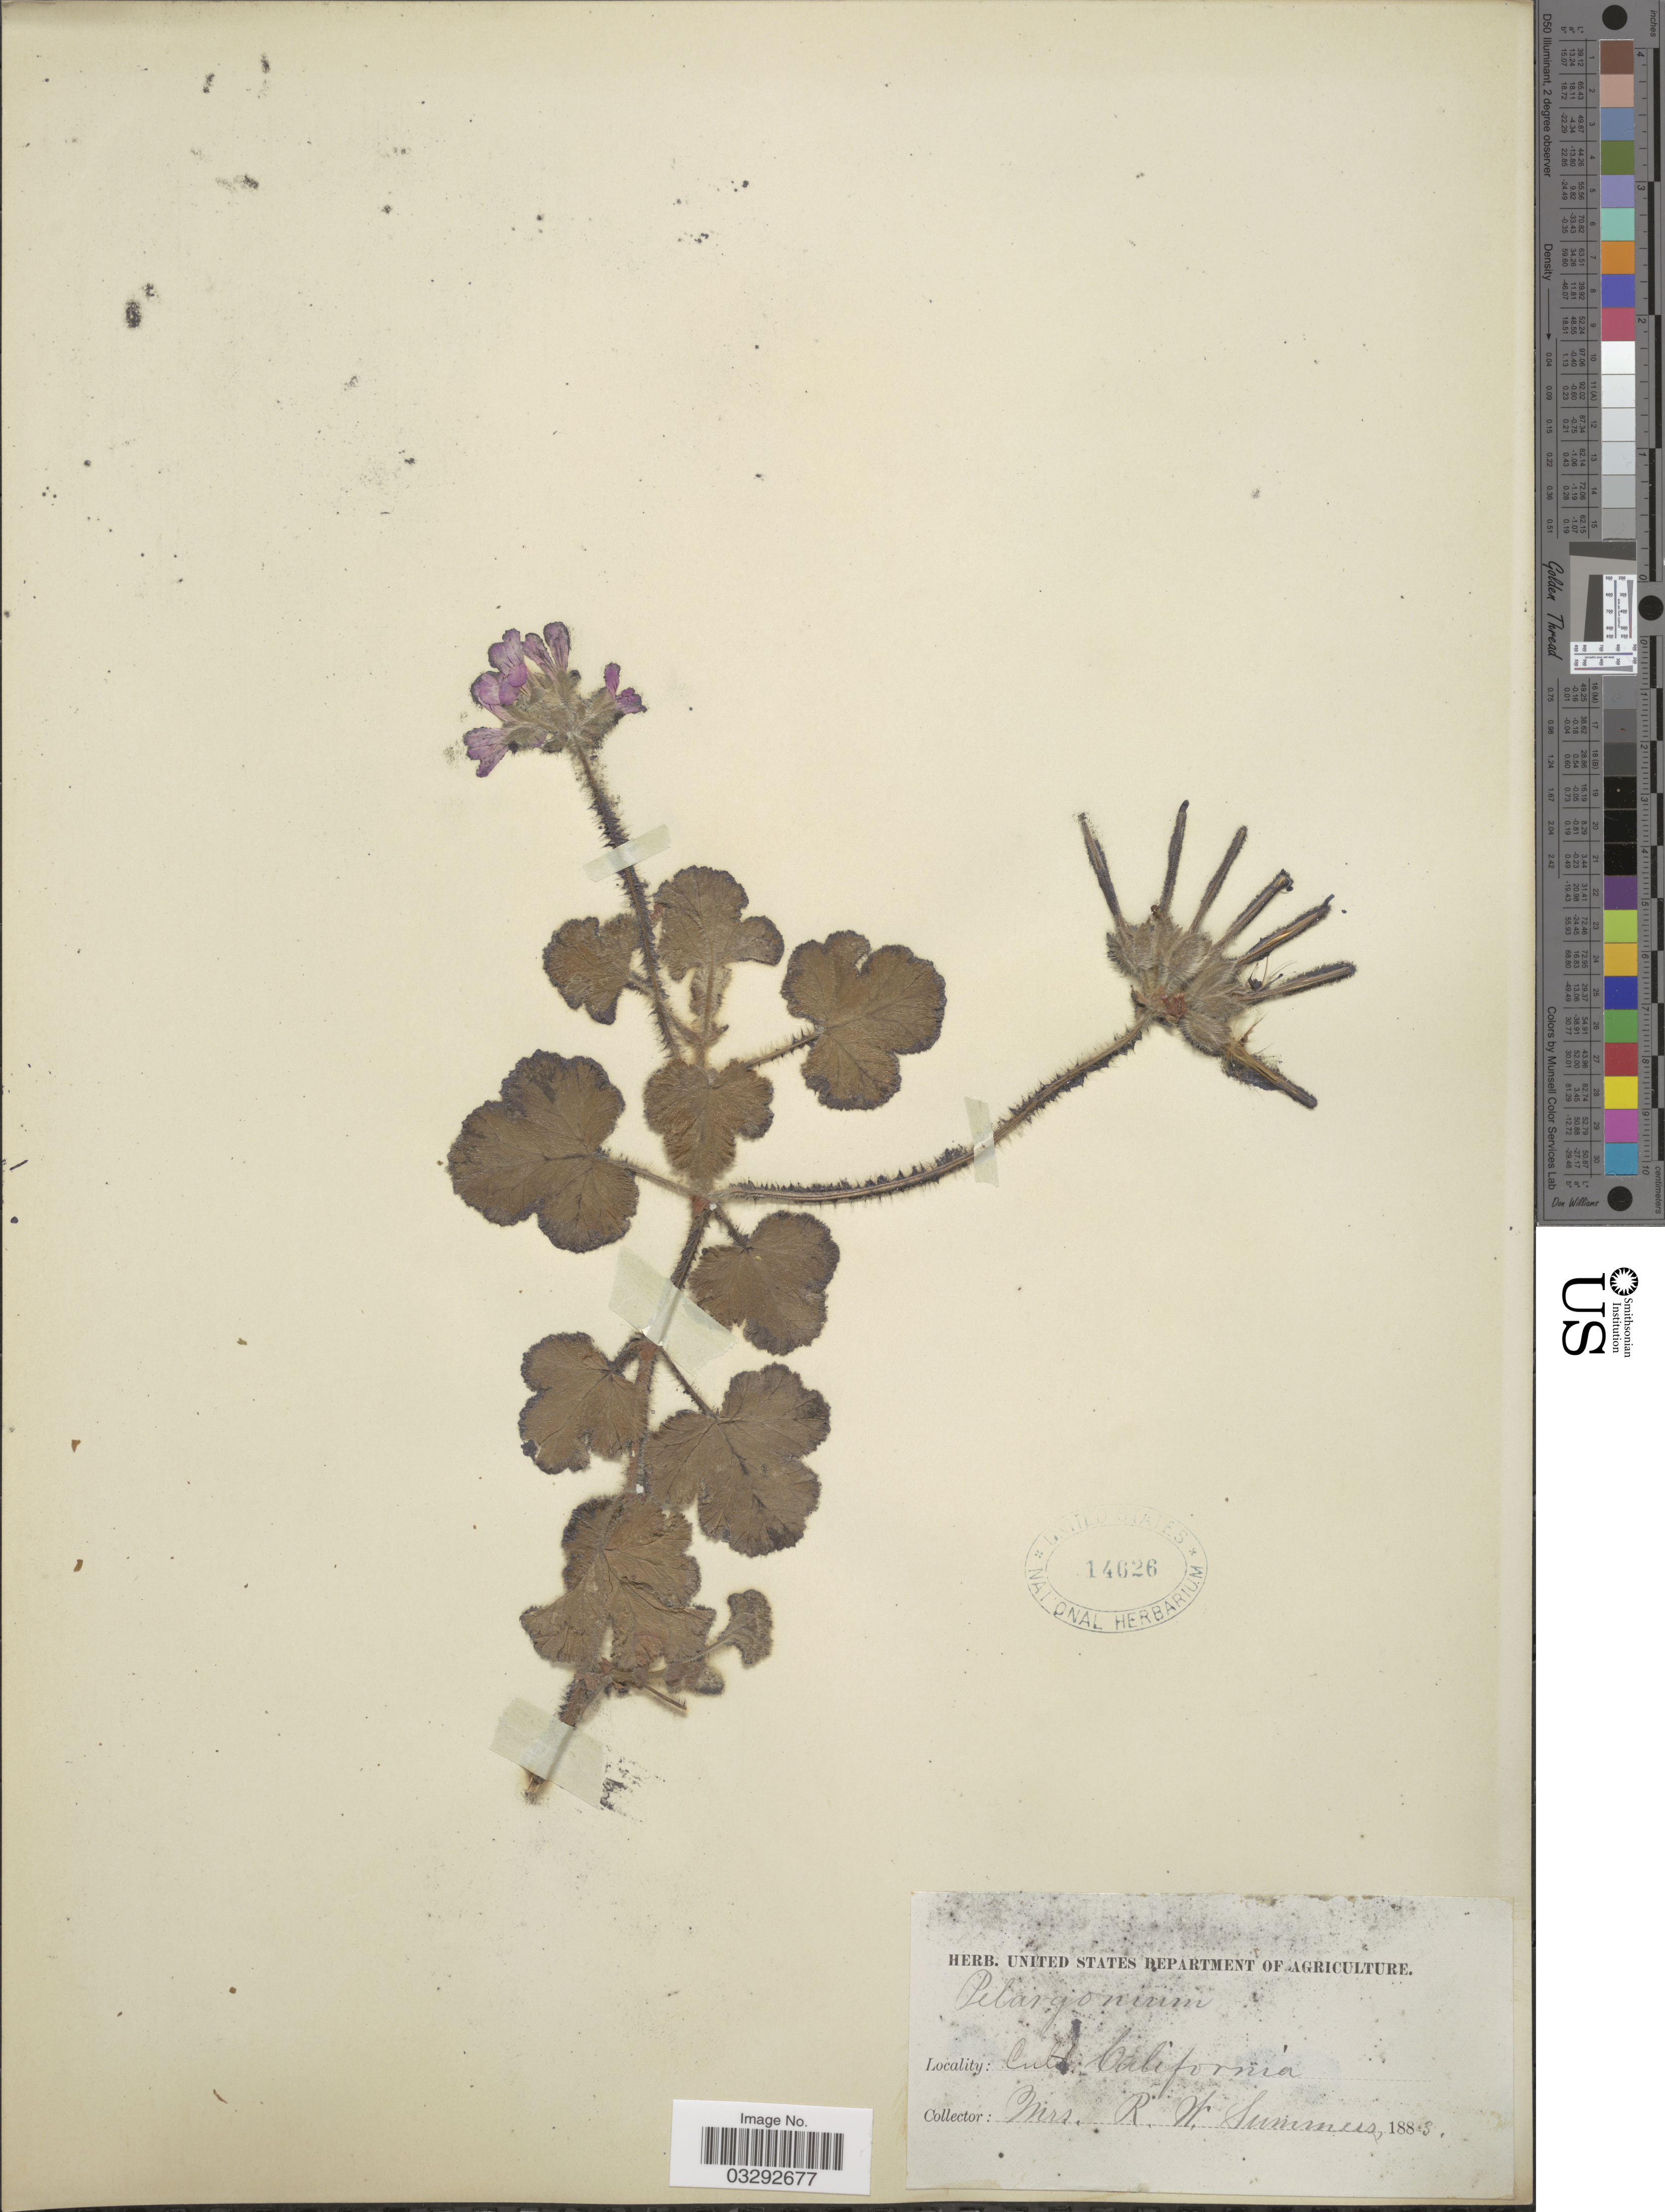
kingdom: Plantae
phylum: Tracheophyta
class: Magnoliopsida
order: Geraniales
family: Geraniaceae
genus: Pelargonium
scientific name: Pelargonium sp.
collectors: R. Summers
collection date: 1883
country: United States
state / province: California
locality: Cult. California.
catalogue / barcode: US 14626